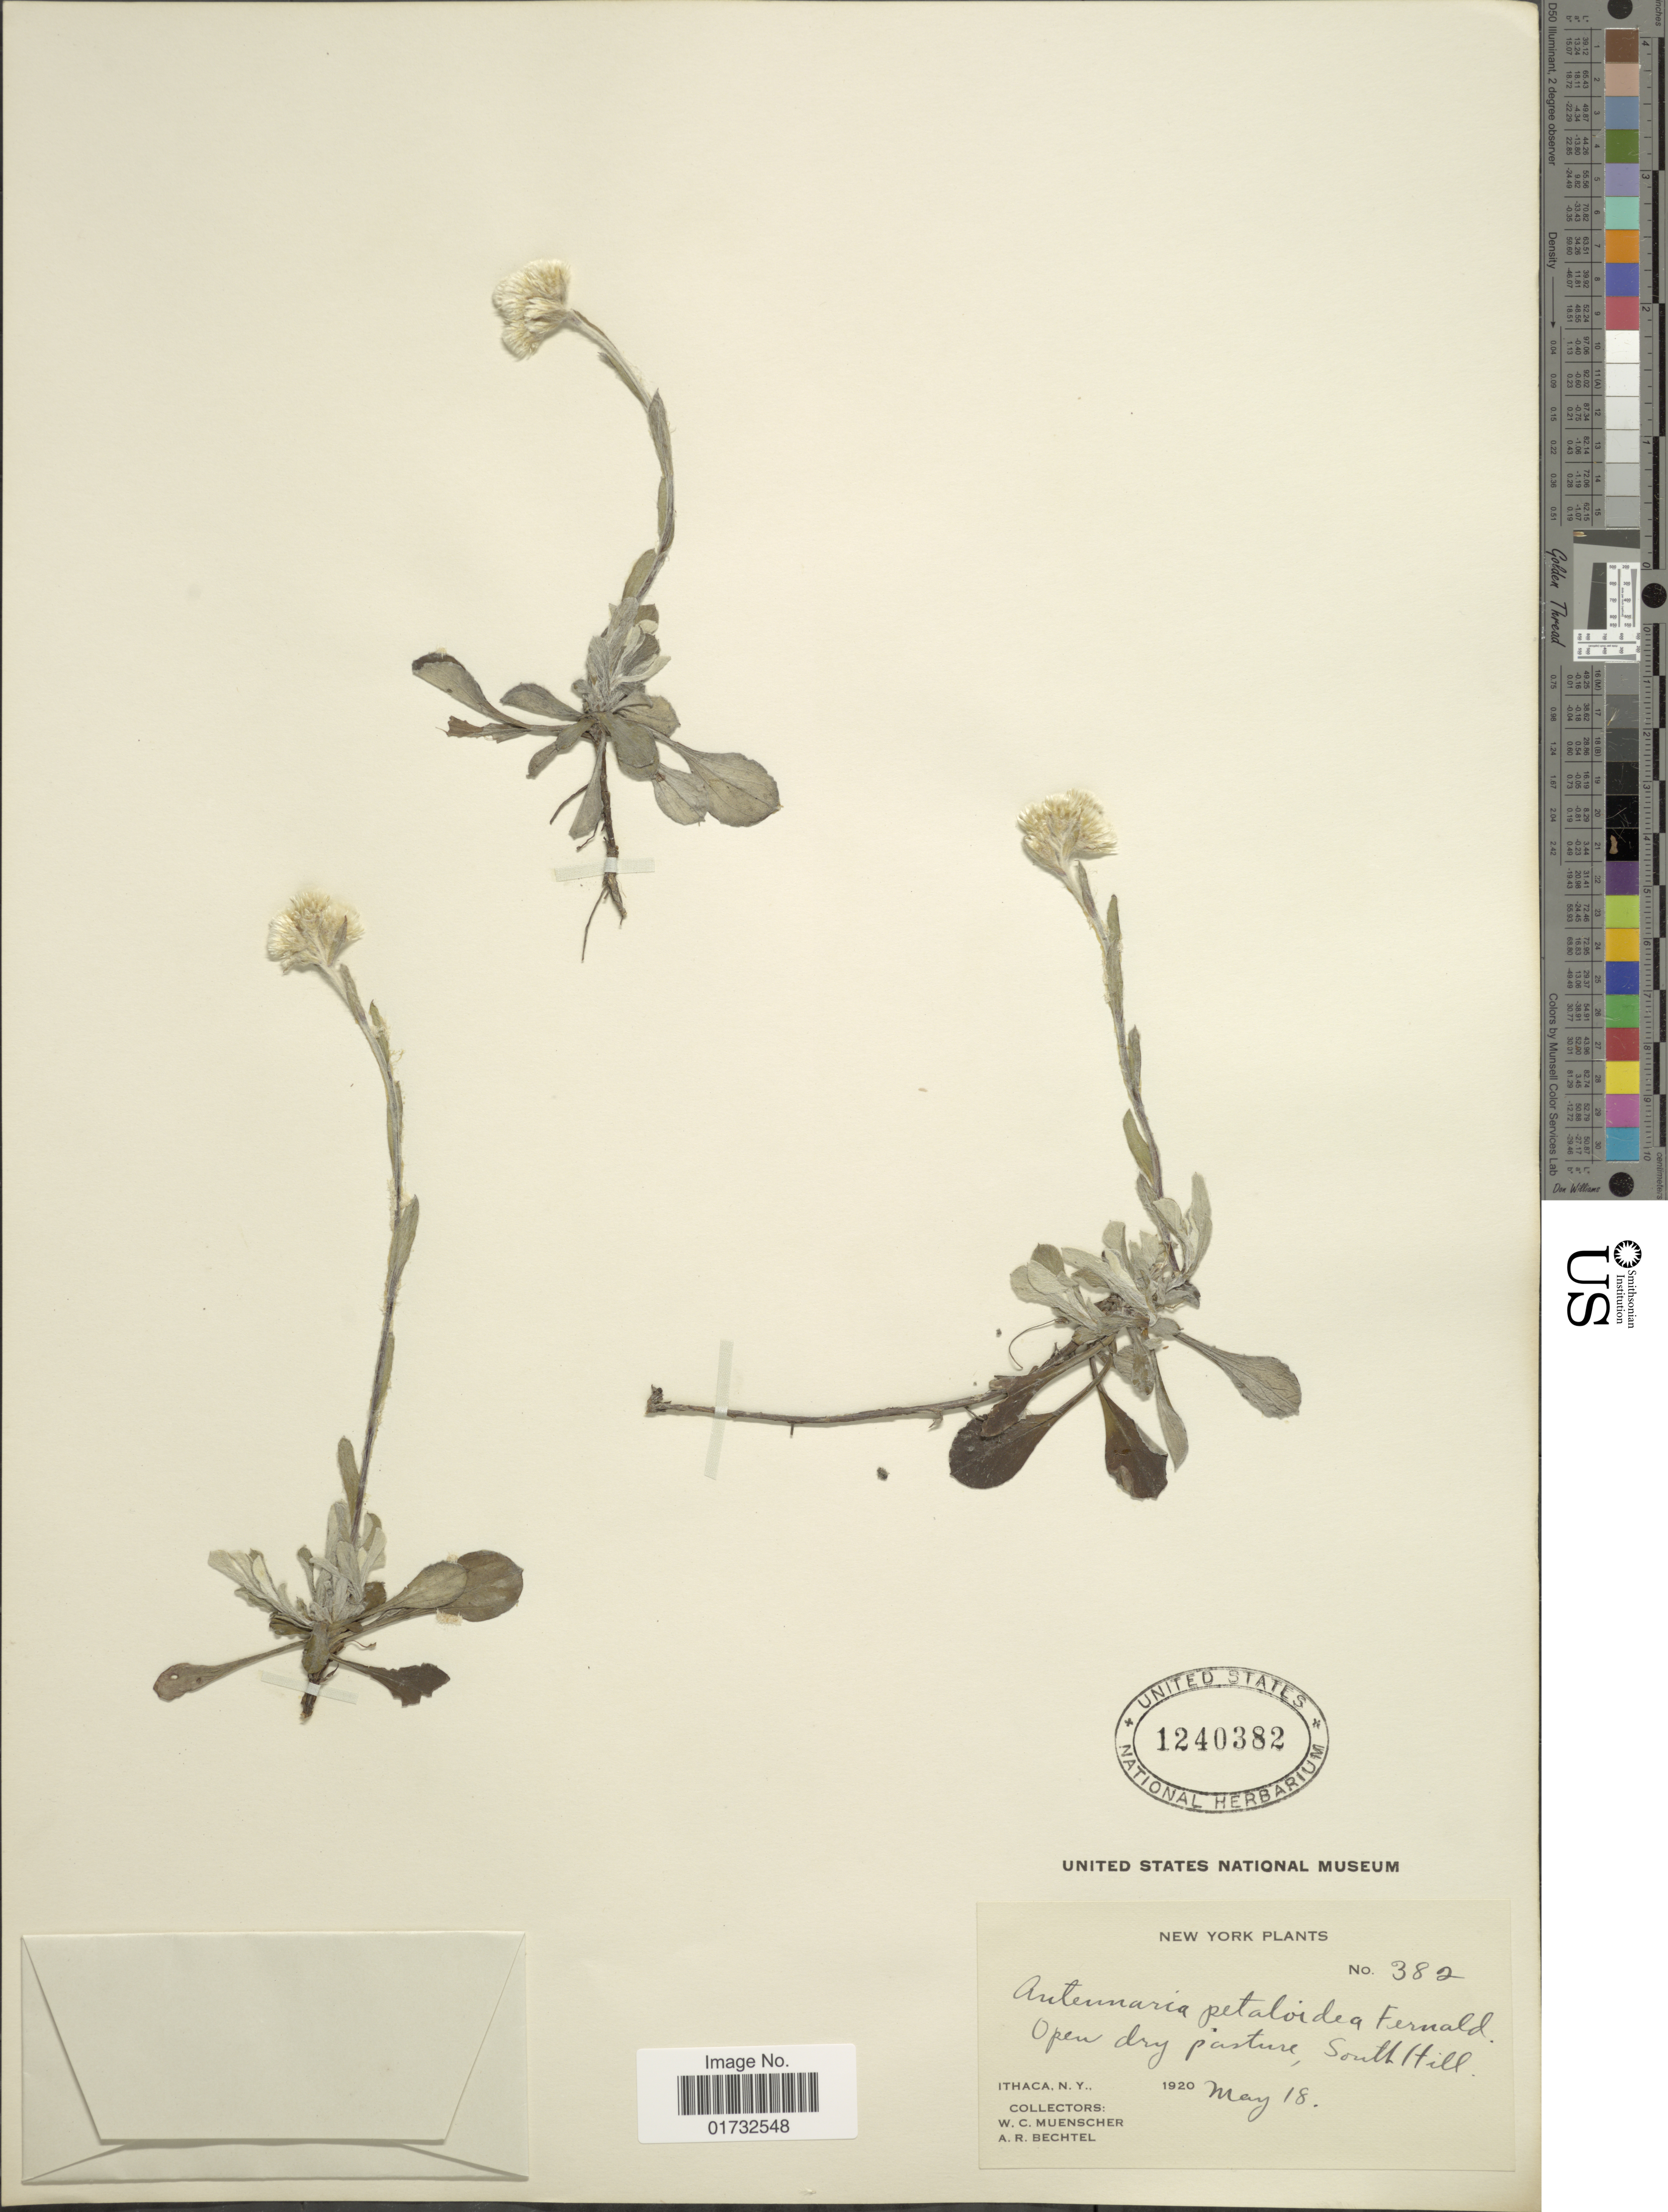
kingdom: Plantae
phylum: Tracheophyta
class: Magnoliopsida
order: Asterales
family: Asteraceae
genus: Antennaria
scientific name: Antennaria petaloidea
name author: (Fernald) Fernald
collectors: W. Muenscher & A. Bechtel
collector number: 382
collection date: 1920-05-18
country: United States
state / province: New York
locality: South Hill. Ithaca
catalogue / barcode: US 1240382